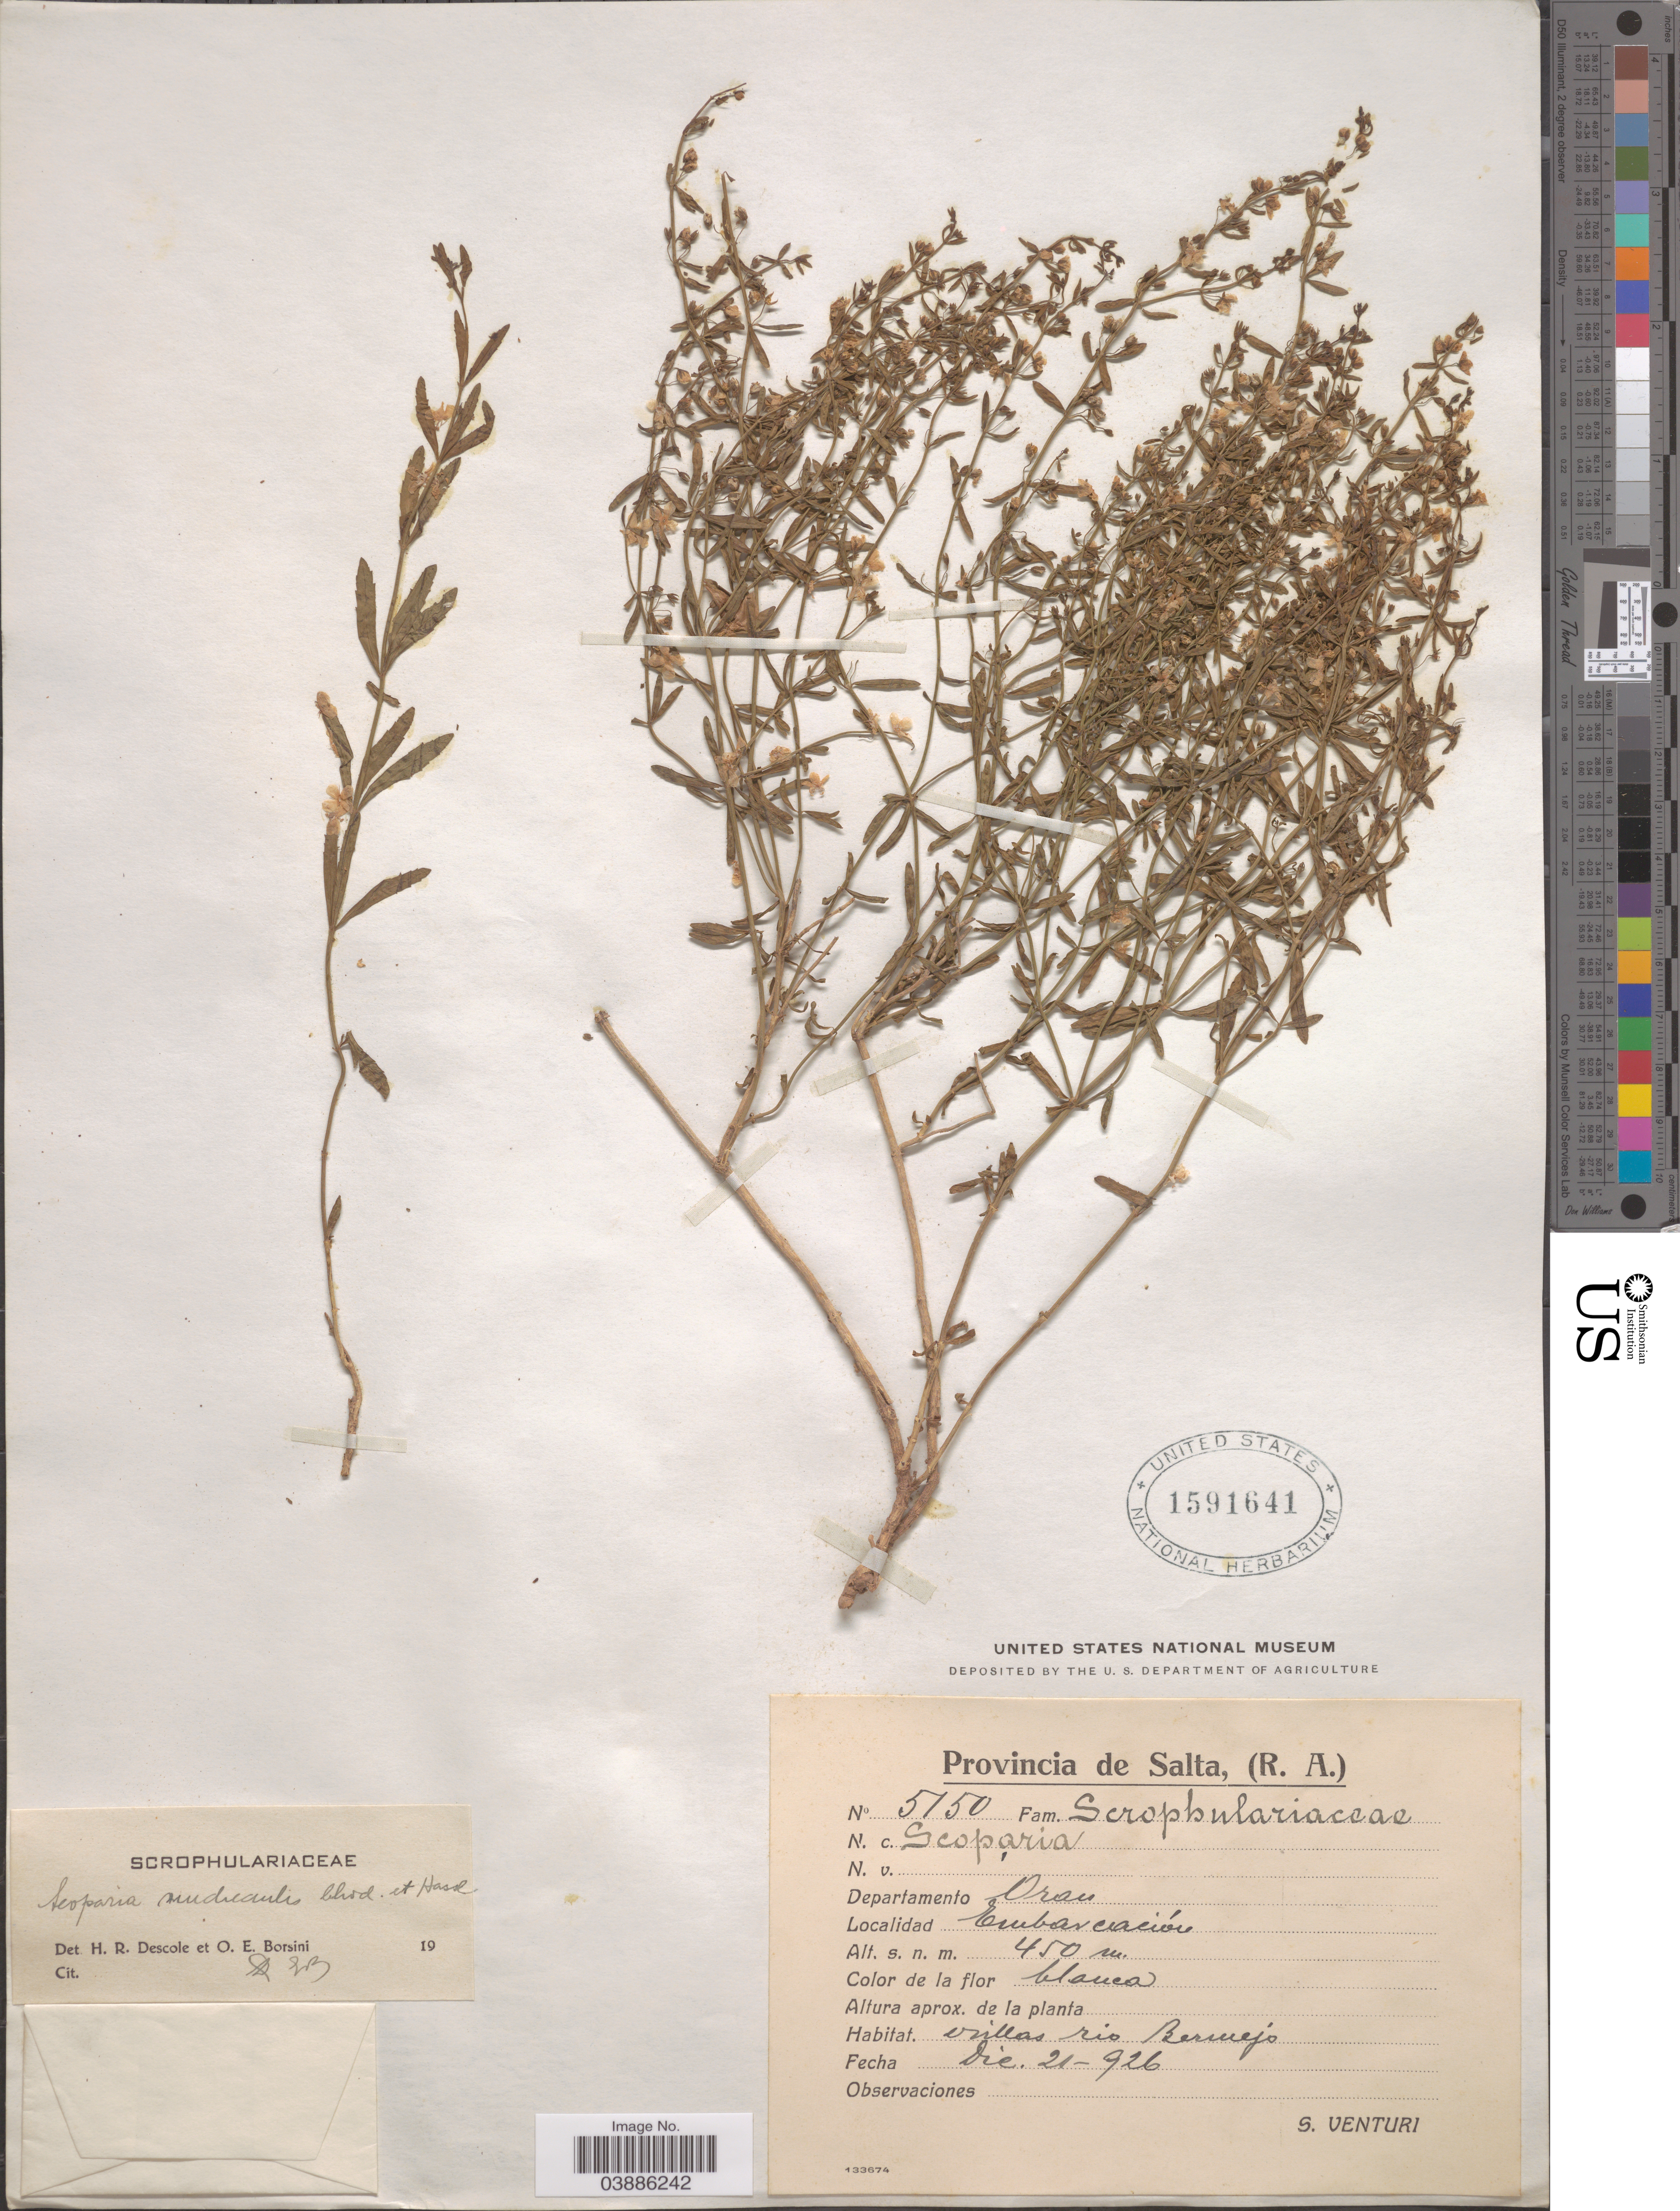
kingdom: Plantae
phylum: Tracheophyta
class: Magnoliopsida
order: Lamiales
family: Plantaginaceae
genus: Scoparia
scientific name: Scoparia nudicaulis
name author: Chodat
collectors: S. Venturi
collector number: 5150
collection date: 1926-12-21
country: Argentina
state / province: Salta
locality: Departamento Oran. Embarcación. Orillas rio Bermejo.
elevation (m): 450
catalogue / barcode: US 1591641